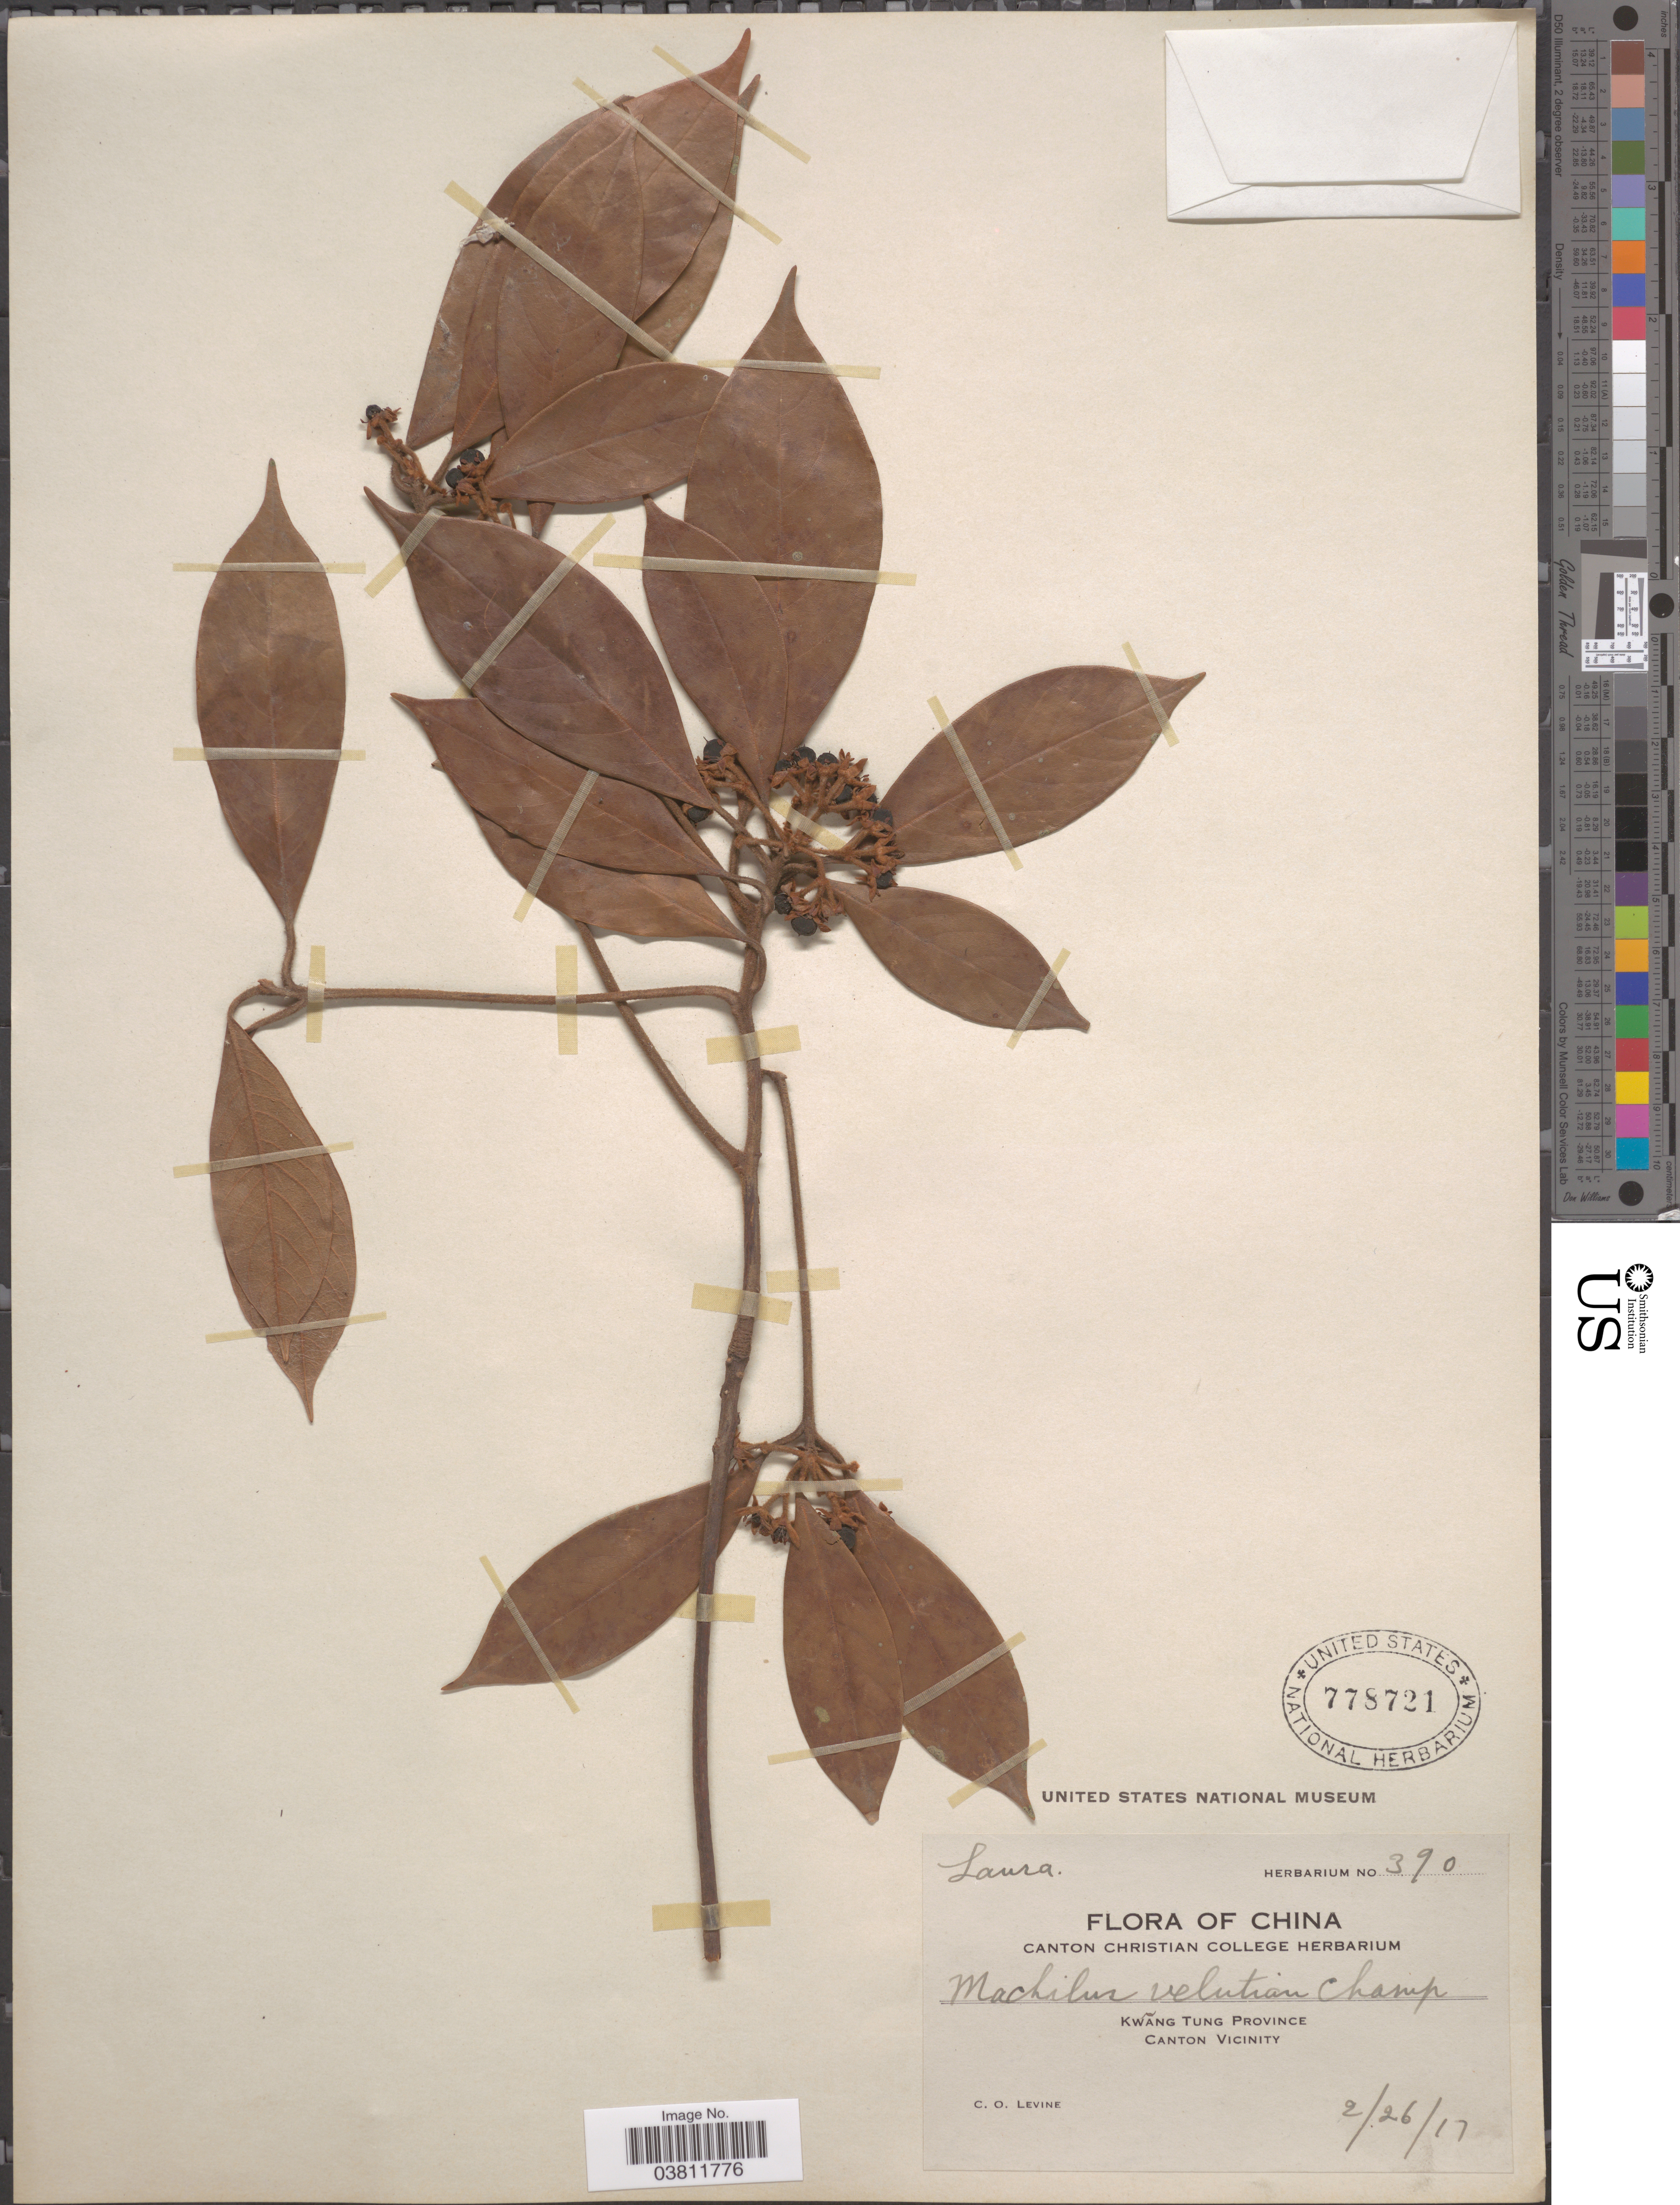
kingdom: Plantae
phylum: Tracheophyta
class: Magnoliopsida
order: Laurales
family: Lauraceae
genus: Machilus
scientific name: Machilus velutina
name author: Champ. ex Benth.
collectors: C. O. Levine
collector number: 390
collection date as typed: Transcribed d/m/y: 26/2/17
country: China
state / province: Guangdong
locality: Kwang Tung Province, Canton Vicinity.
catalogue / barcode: US 778721